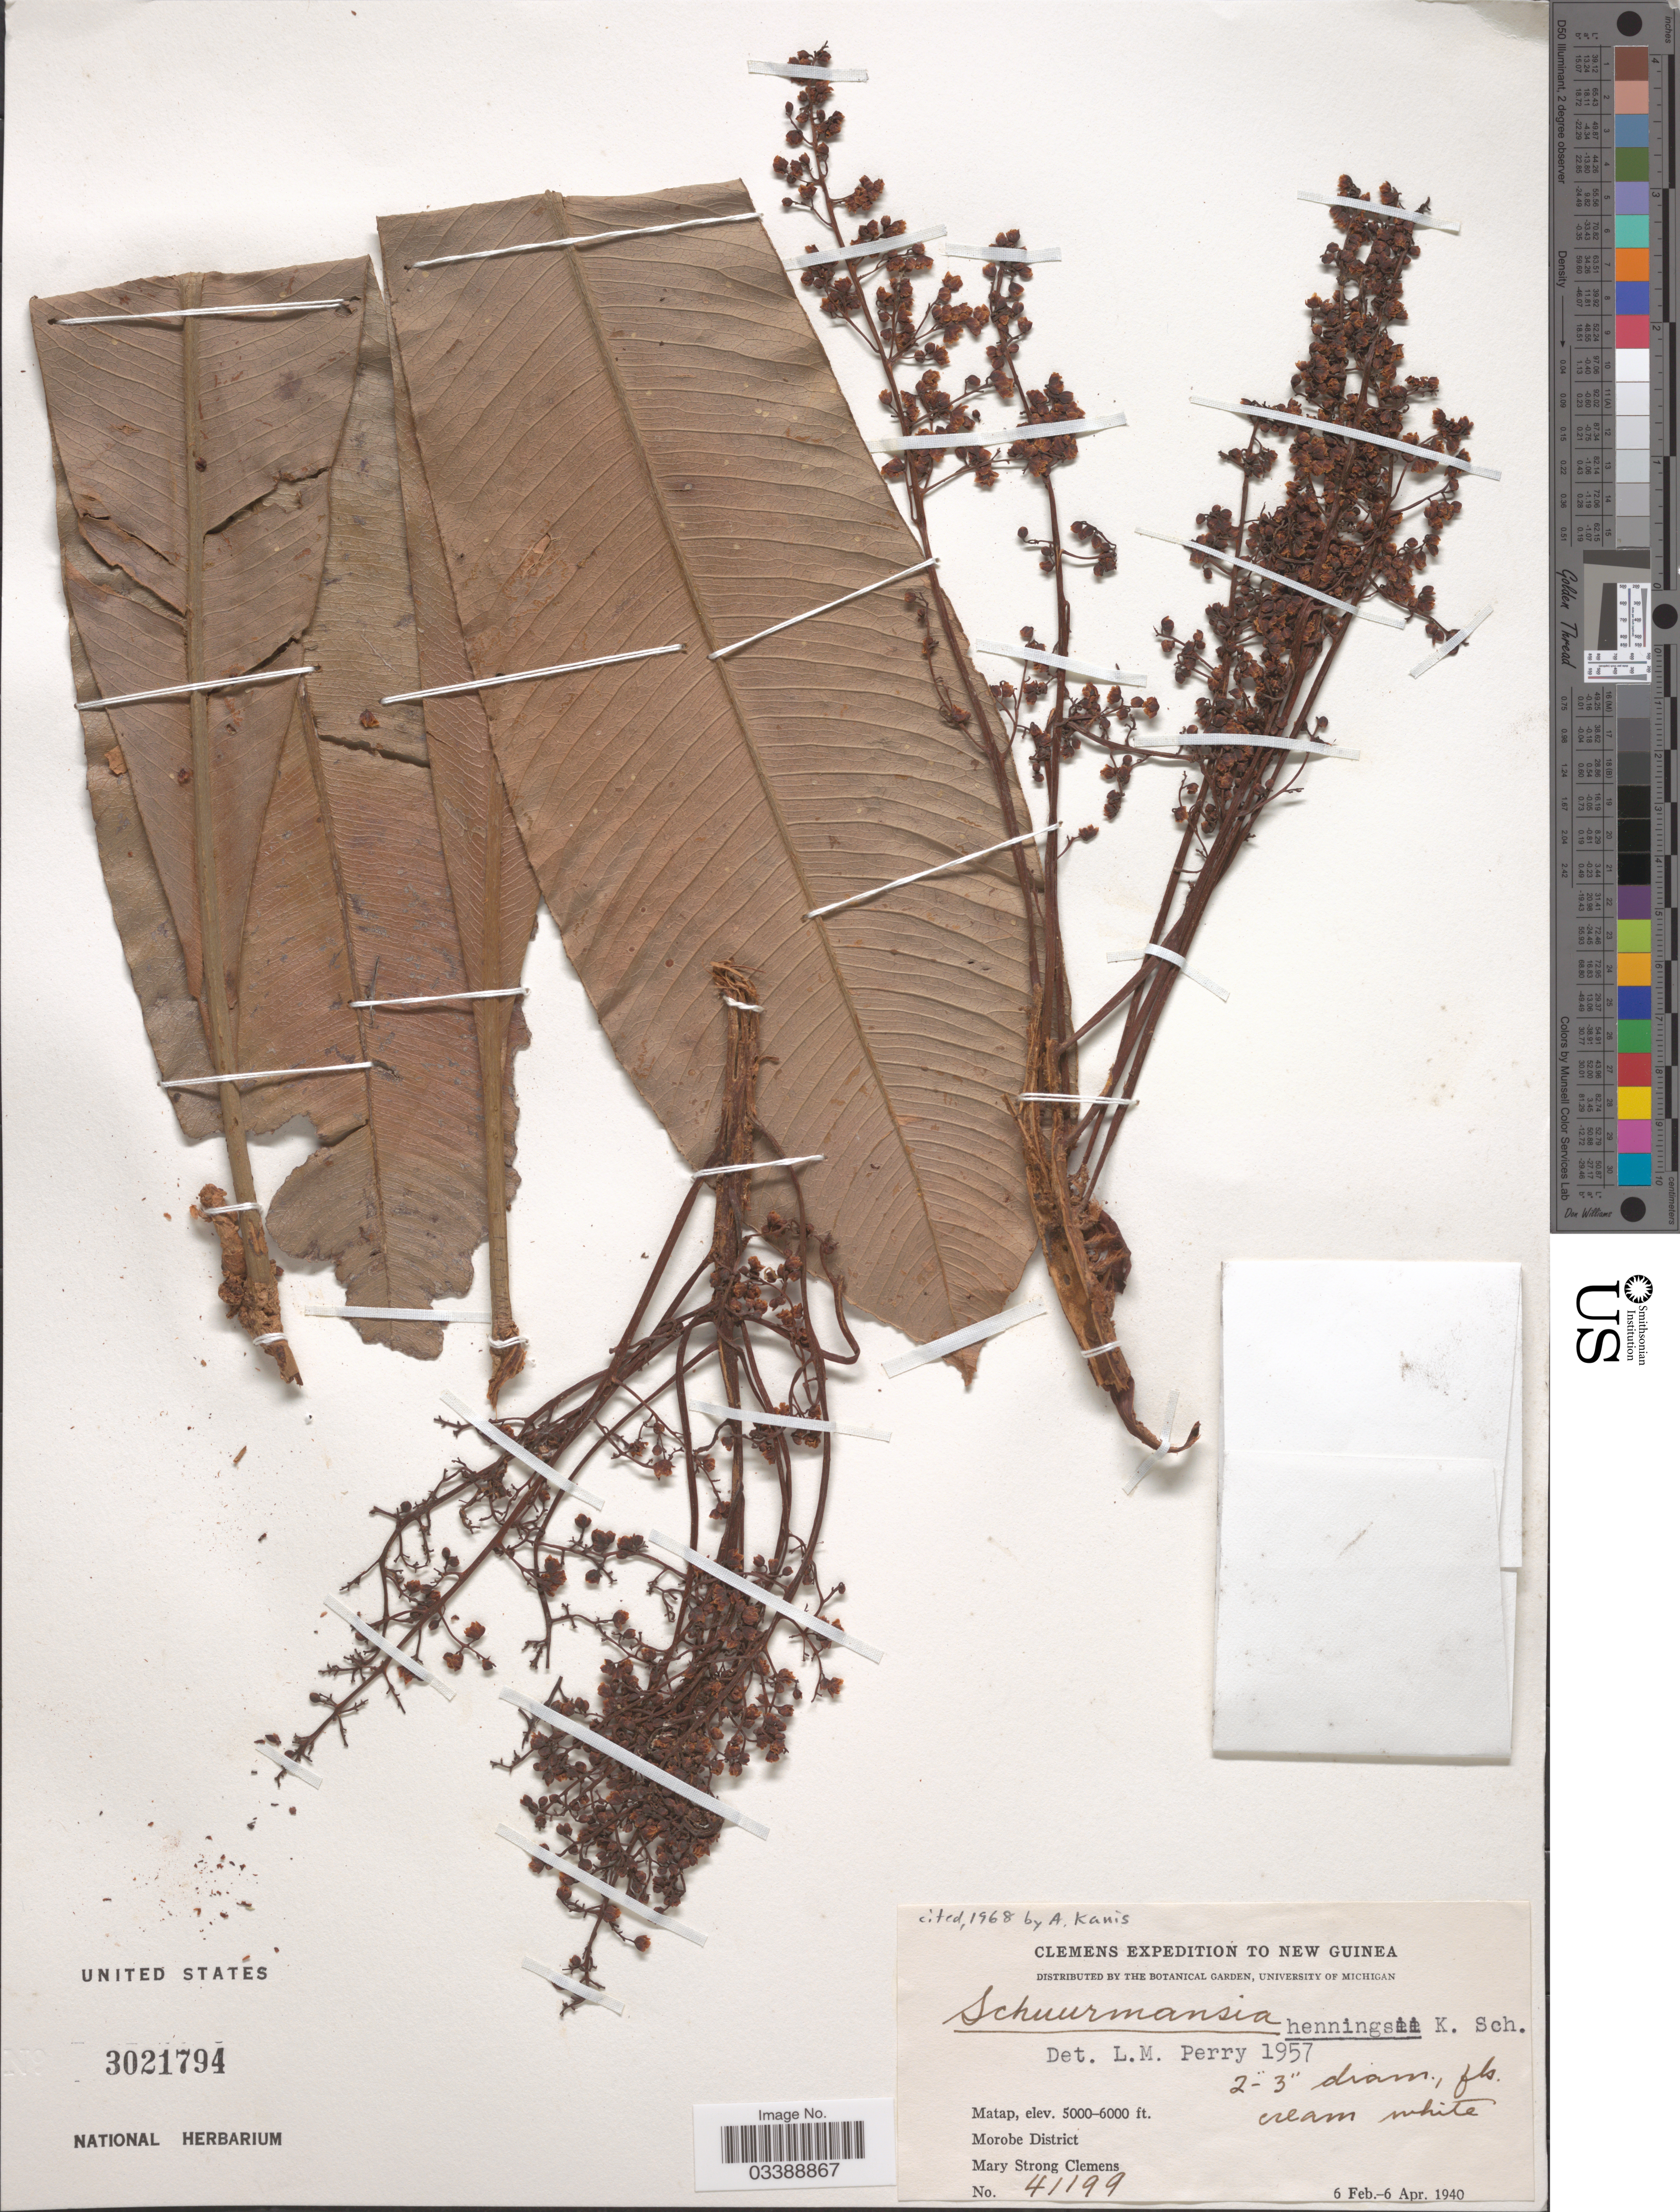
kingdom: Plantae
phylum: Tracheophyta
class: Magnoliopsida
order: Malpighiales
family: Ochnaceae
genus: Schuurmansia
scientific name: Schuurmansia henningsii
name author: K. Schum.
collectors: M. S. Clemens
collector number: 41199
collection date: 1940-02-06/1940-04-06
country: Papua New Guinea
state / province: Morobe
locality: New Guinea. Matap. Morobe District.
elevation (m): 1524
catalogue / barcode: US 3021794